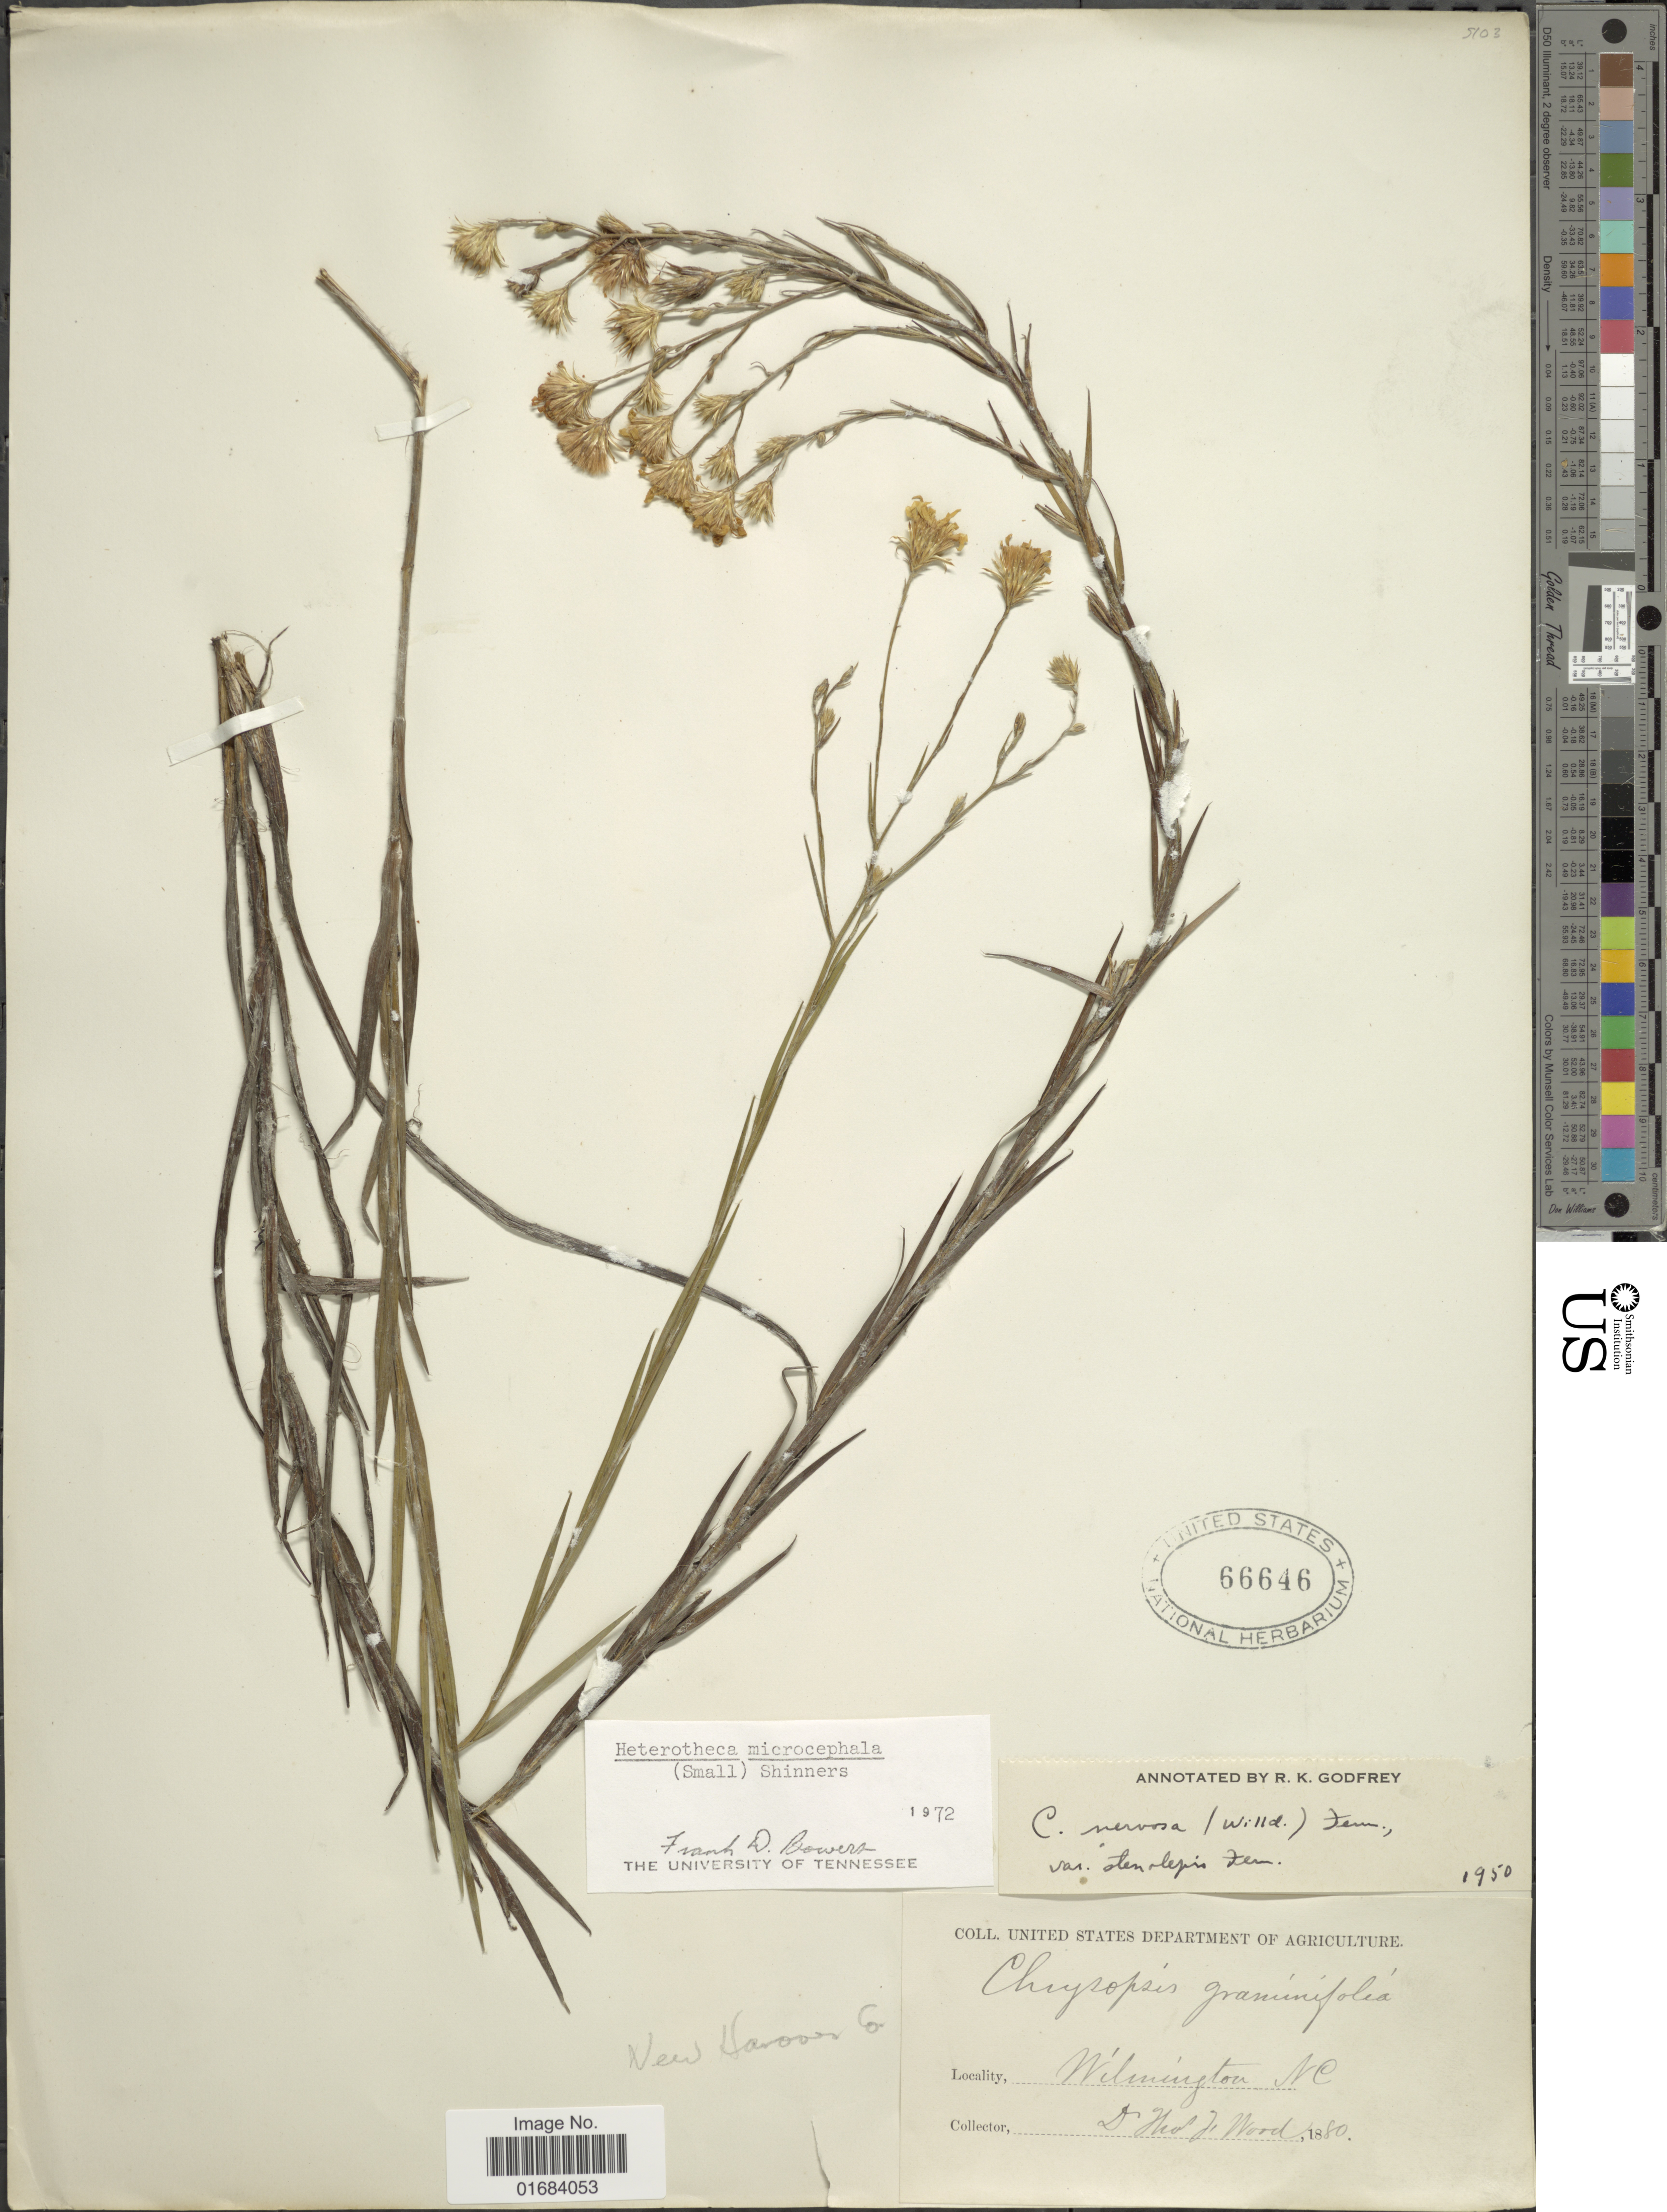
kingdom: Plantae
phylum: Tracheophyta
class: Magnoliopsida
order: Asterales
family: Asteraceae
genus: Pityopsis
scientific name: Pityopsis microcephala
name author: Small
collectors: T. F. Wood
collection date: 1880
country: United States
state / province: North Carolina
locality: Wilmington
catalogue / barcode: US 66646